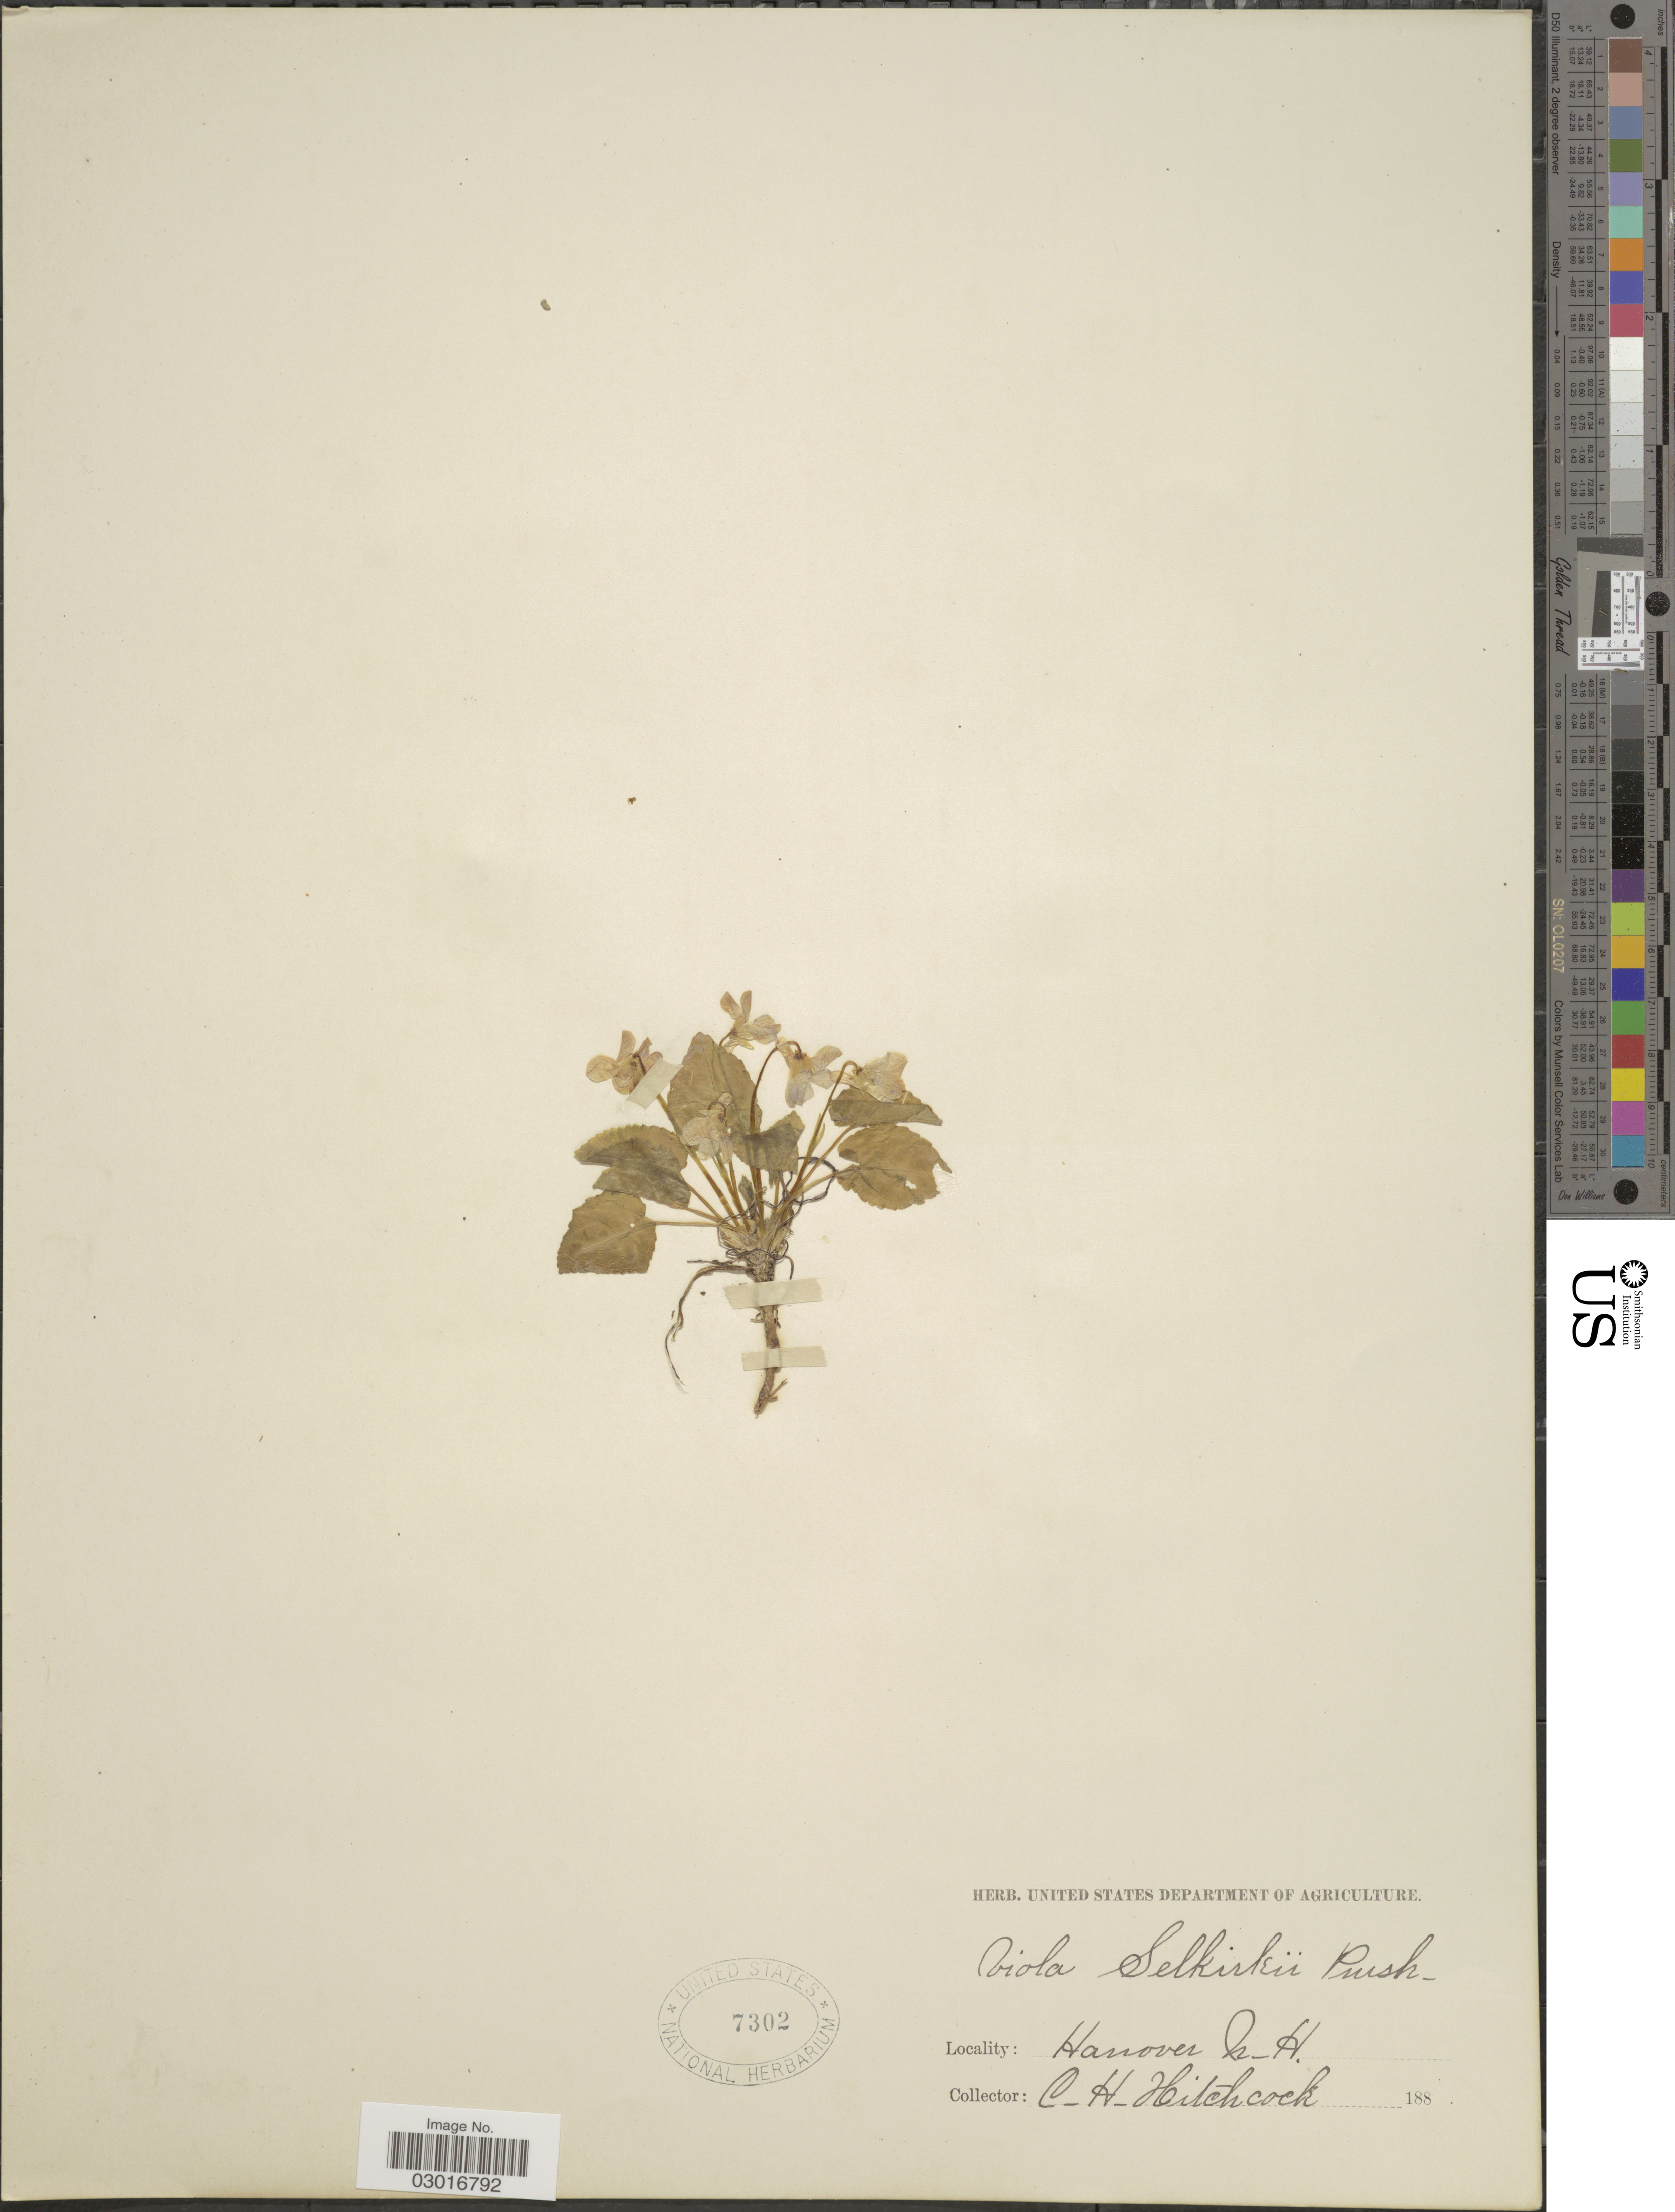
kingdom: Plantae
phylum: Tracheophyta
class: Magnoliopsida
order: Malpighiales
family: Violaceae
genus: Viola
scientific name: Viola selkirkii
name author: Pursh ex Goldie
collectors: C. Hitchcock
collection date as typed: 188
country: United States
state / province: New Hampshire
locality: Hanover.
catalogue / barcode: US 7302